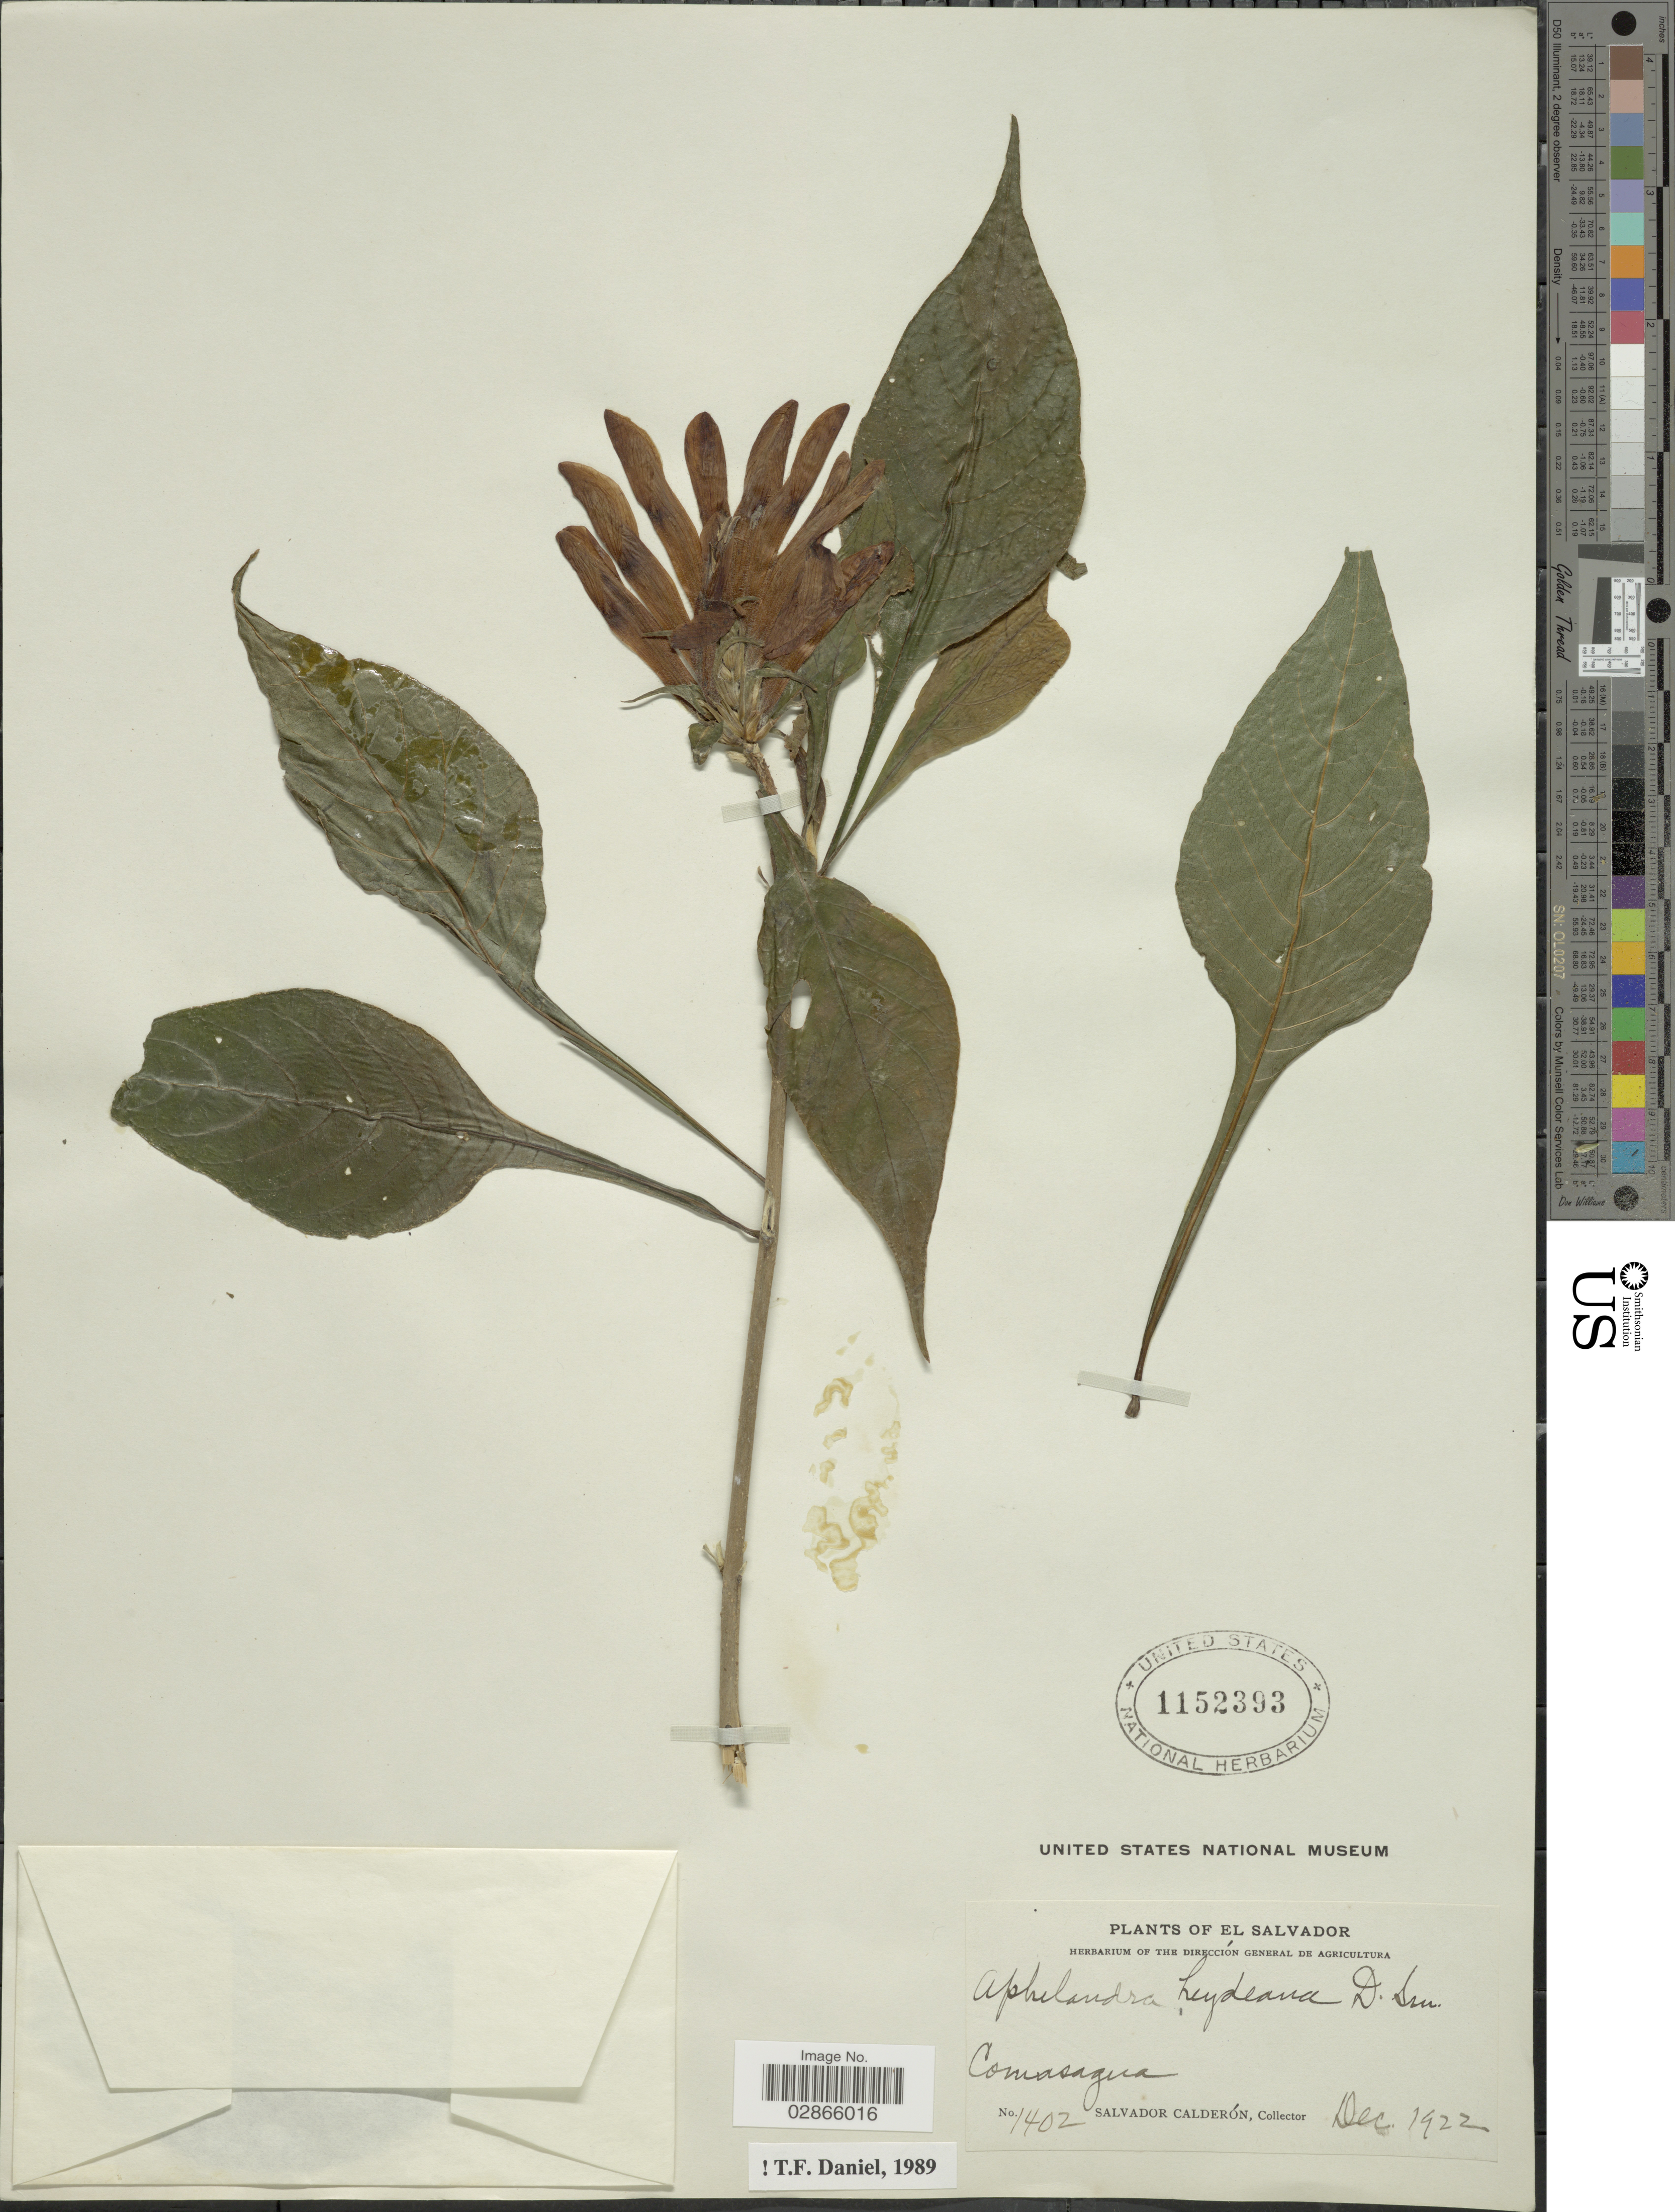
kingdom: Plantae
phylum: Tracheophyta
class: Magnoliopsida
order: Lamiales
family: Acanthaceae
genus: Aphelandra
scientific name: Aphelandra heydeana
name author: Donn. Sm.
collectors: S. Calderón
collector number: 1402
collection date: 1922-12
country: El Salvador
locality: Comasagua.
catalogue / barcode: US 1152393